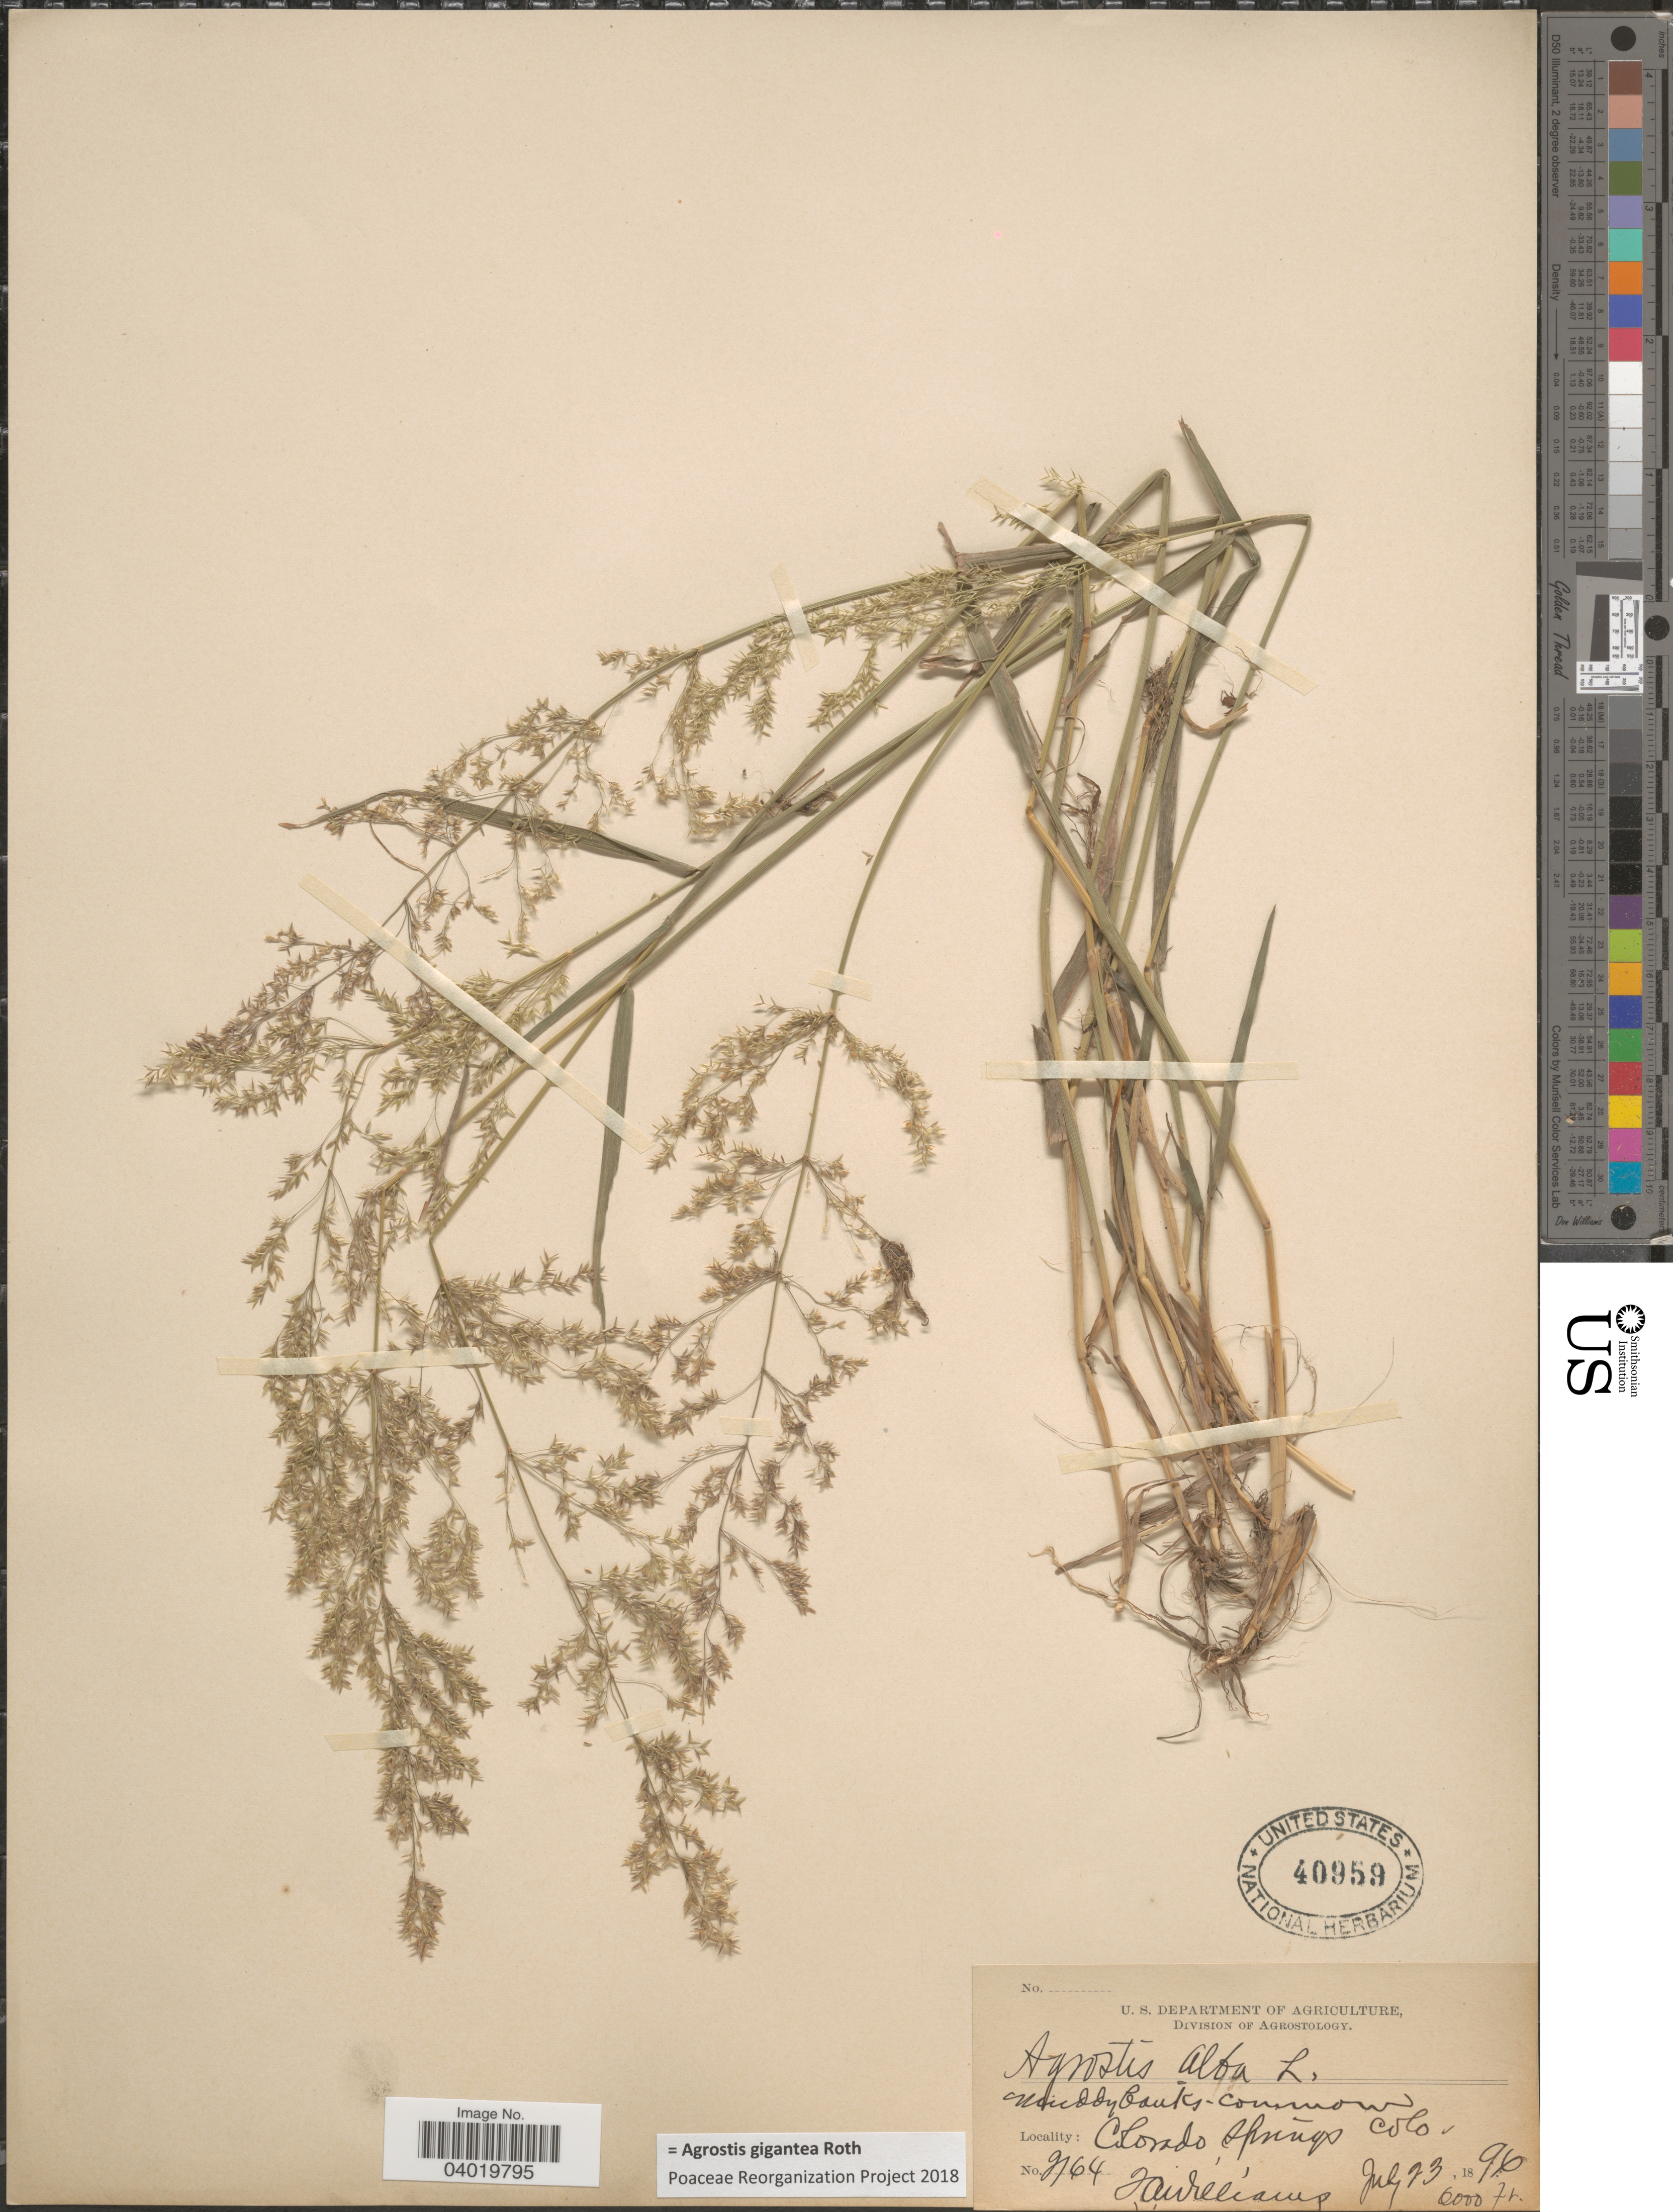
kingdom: Plantae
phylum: Tracheophyta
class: Liliopsida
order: Poales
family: Poaceae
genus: Agrostis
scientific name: Agrostis gigantea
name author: Roth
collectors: J. A. Williams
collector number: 9164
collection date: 1896-07-23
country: United States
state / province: Colorado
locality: Muddy banks- Colorado Springs.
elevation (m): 1829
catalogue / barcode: US 40959